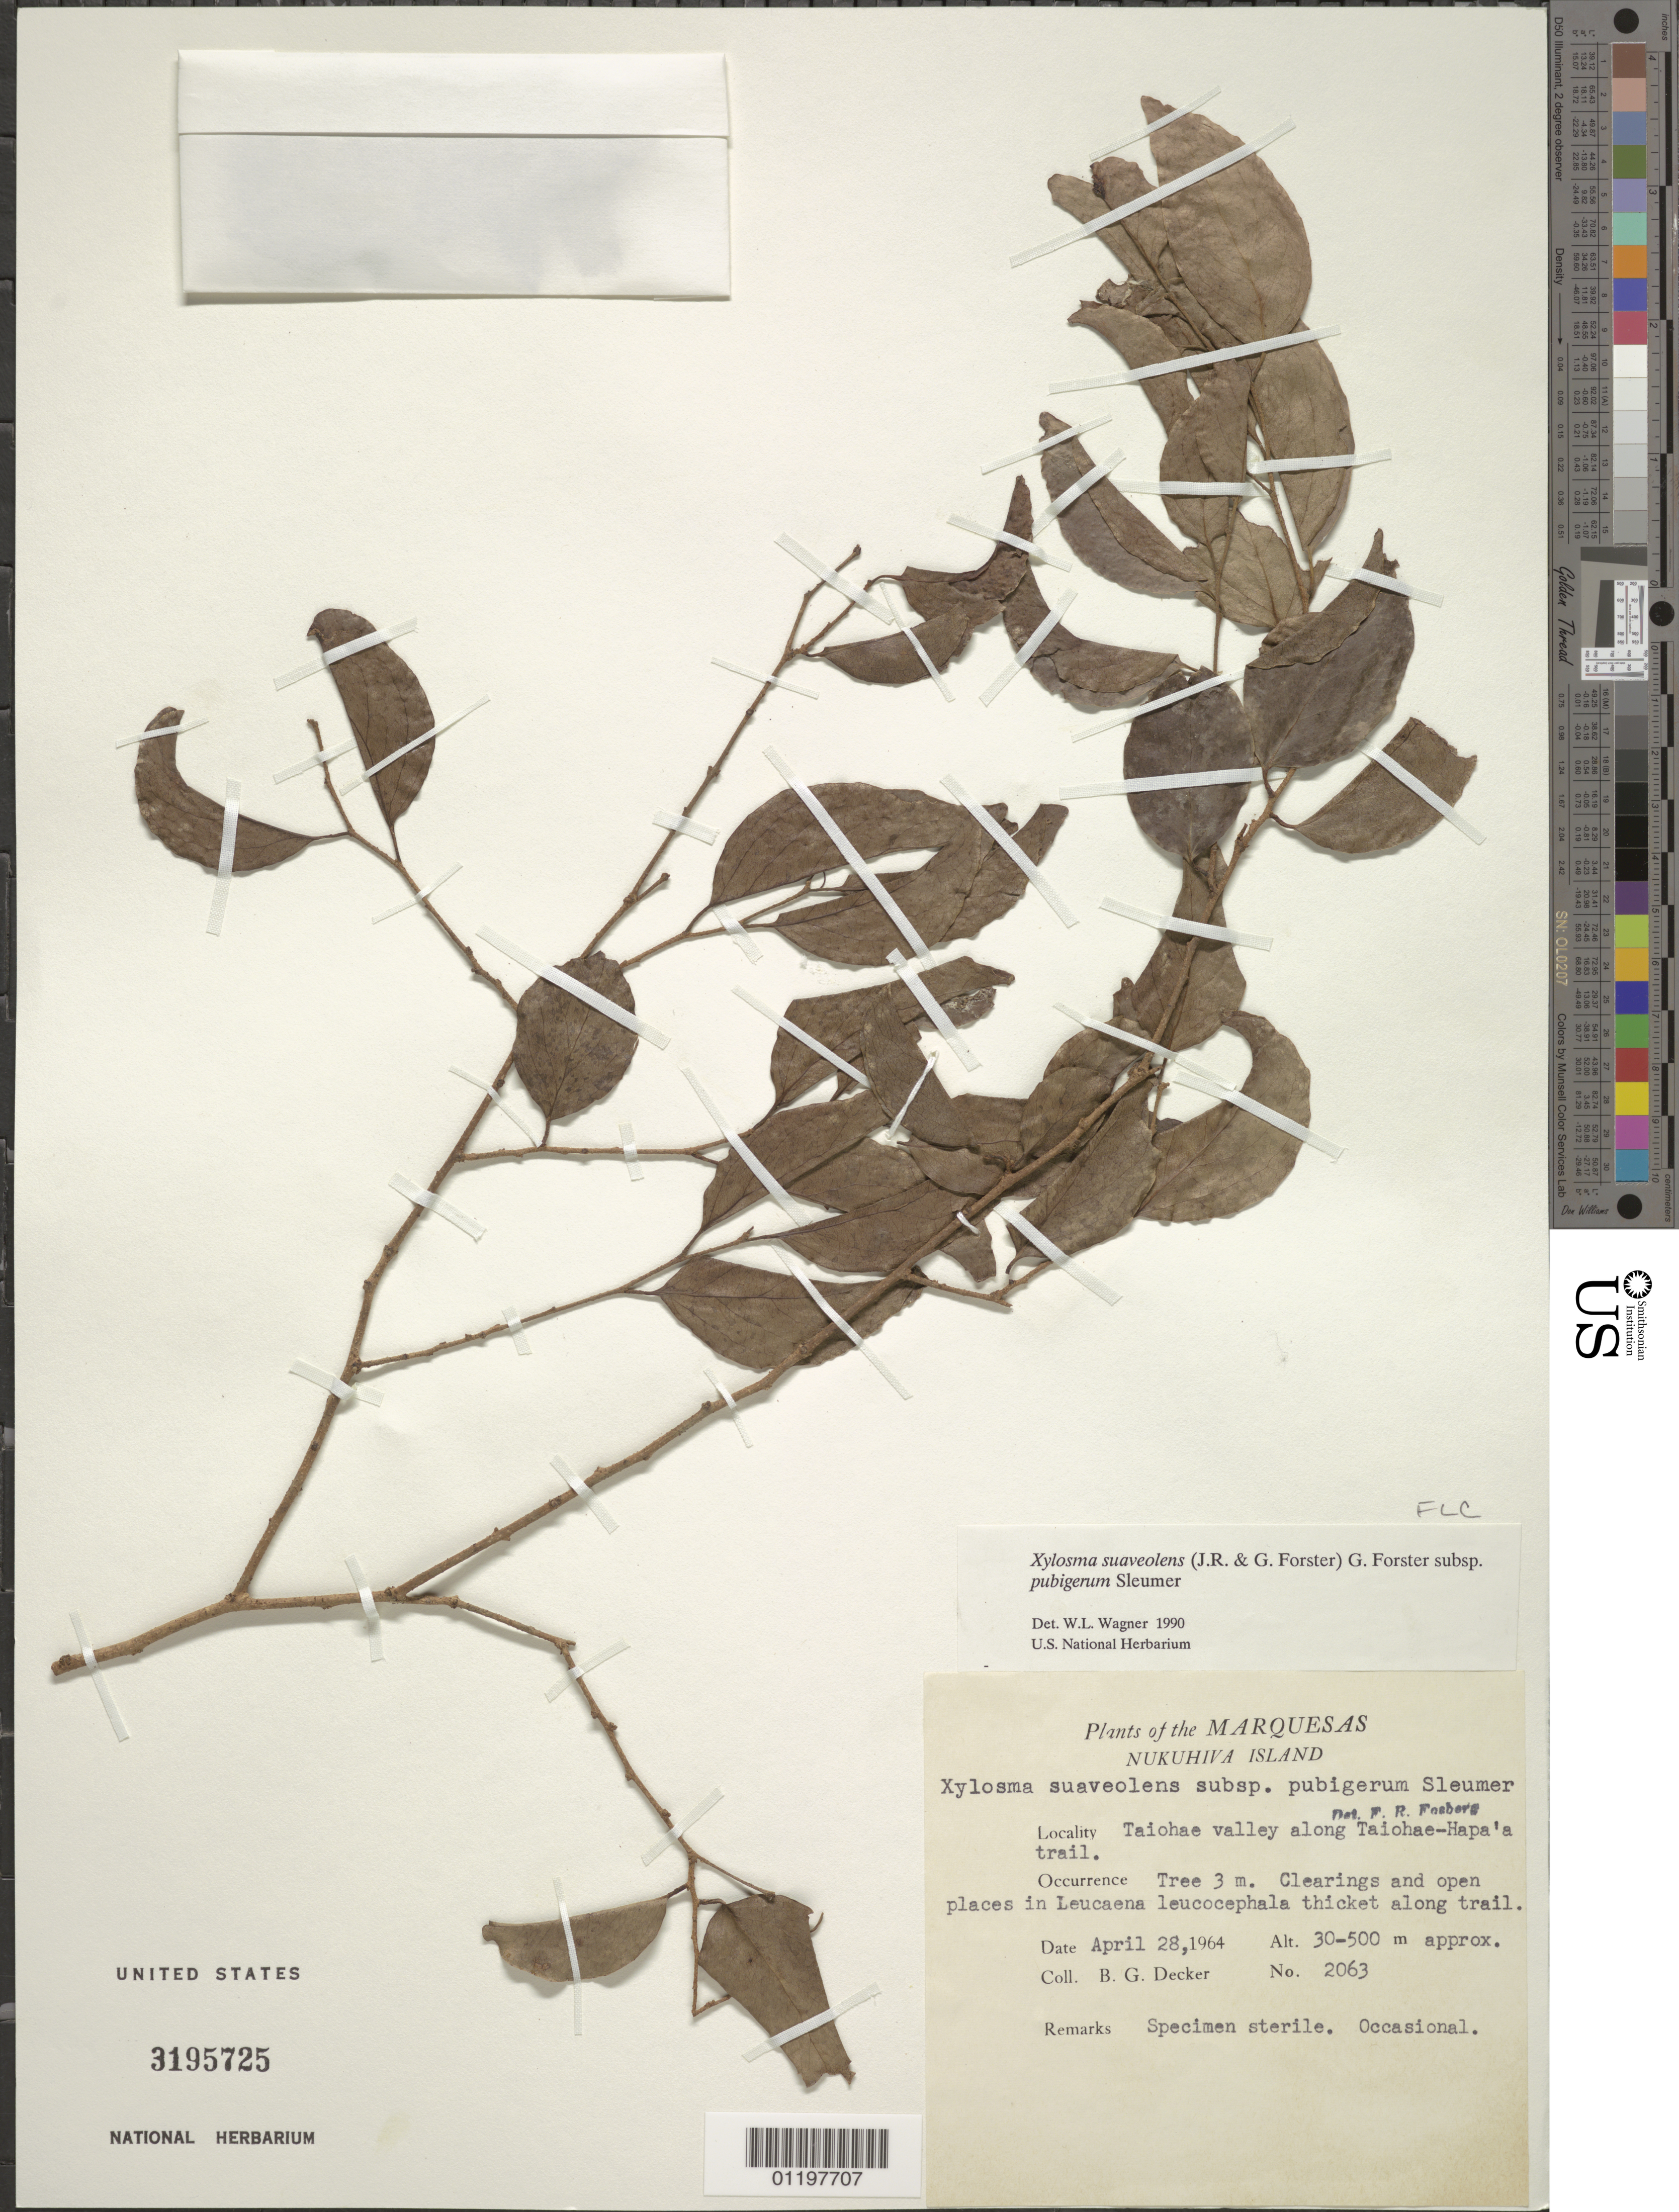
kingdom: Plantae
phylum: Tracheophyta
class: Magnoliopsida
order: Malpighiales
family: Salicaceae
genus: Xylosma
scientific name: Xylosma suaveolens subsp. pubigera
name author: Sleumer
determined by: Wagner, W. L., (BOT), Smithsonian Institution - National Museum of Natural History (UNITED STATES)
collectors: B. G. Decker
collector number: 2063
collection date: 1964-04-28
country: French Polynesia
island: Nuku Hiva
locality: Taiohae Valley along Taiohae-Hapa'a Trail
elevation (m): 30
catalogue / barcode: US 3195725